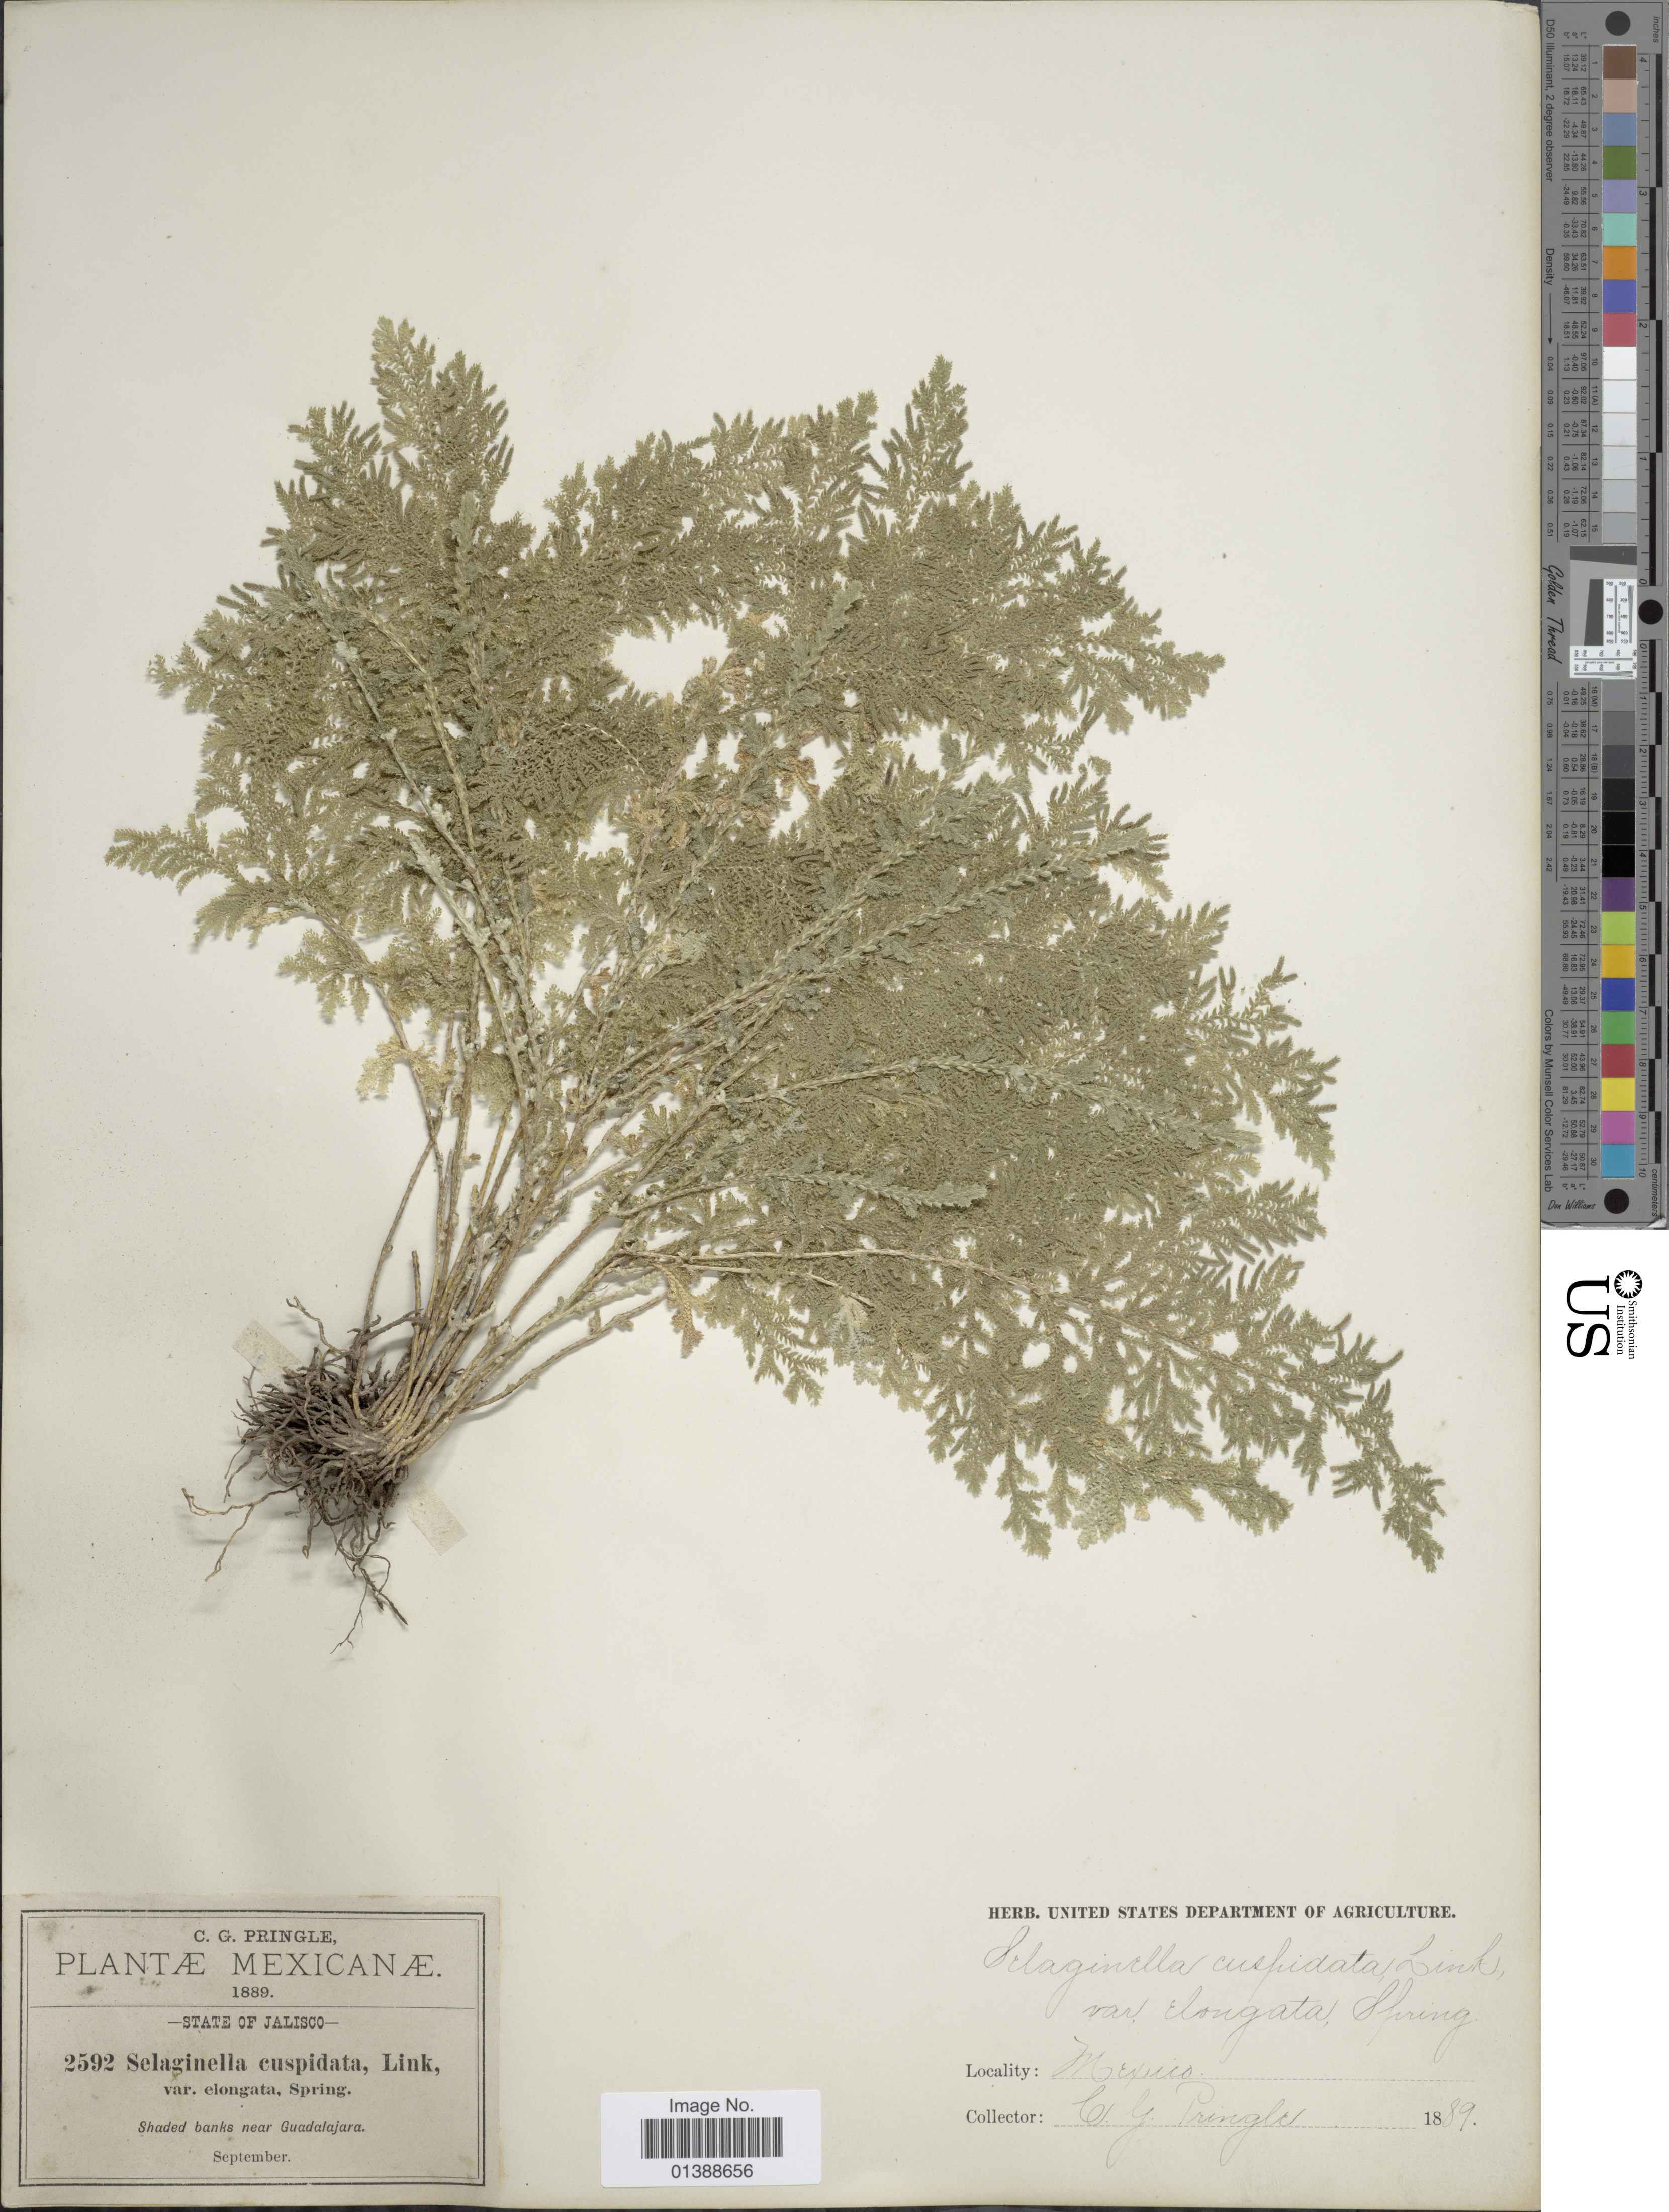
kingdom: Plantae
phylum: Tracheophyta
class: Lycopodiopsida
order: Selaginellales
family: Selaginellaceae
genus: Selaginella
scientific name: Selaginella pallescens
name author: (C. Presl) Spring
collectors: C. G. Pringle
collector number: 2592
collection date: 1889-09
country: Mexico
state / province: Jalisco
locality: Shaded banks near Guadalajara